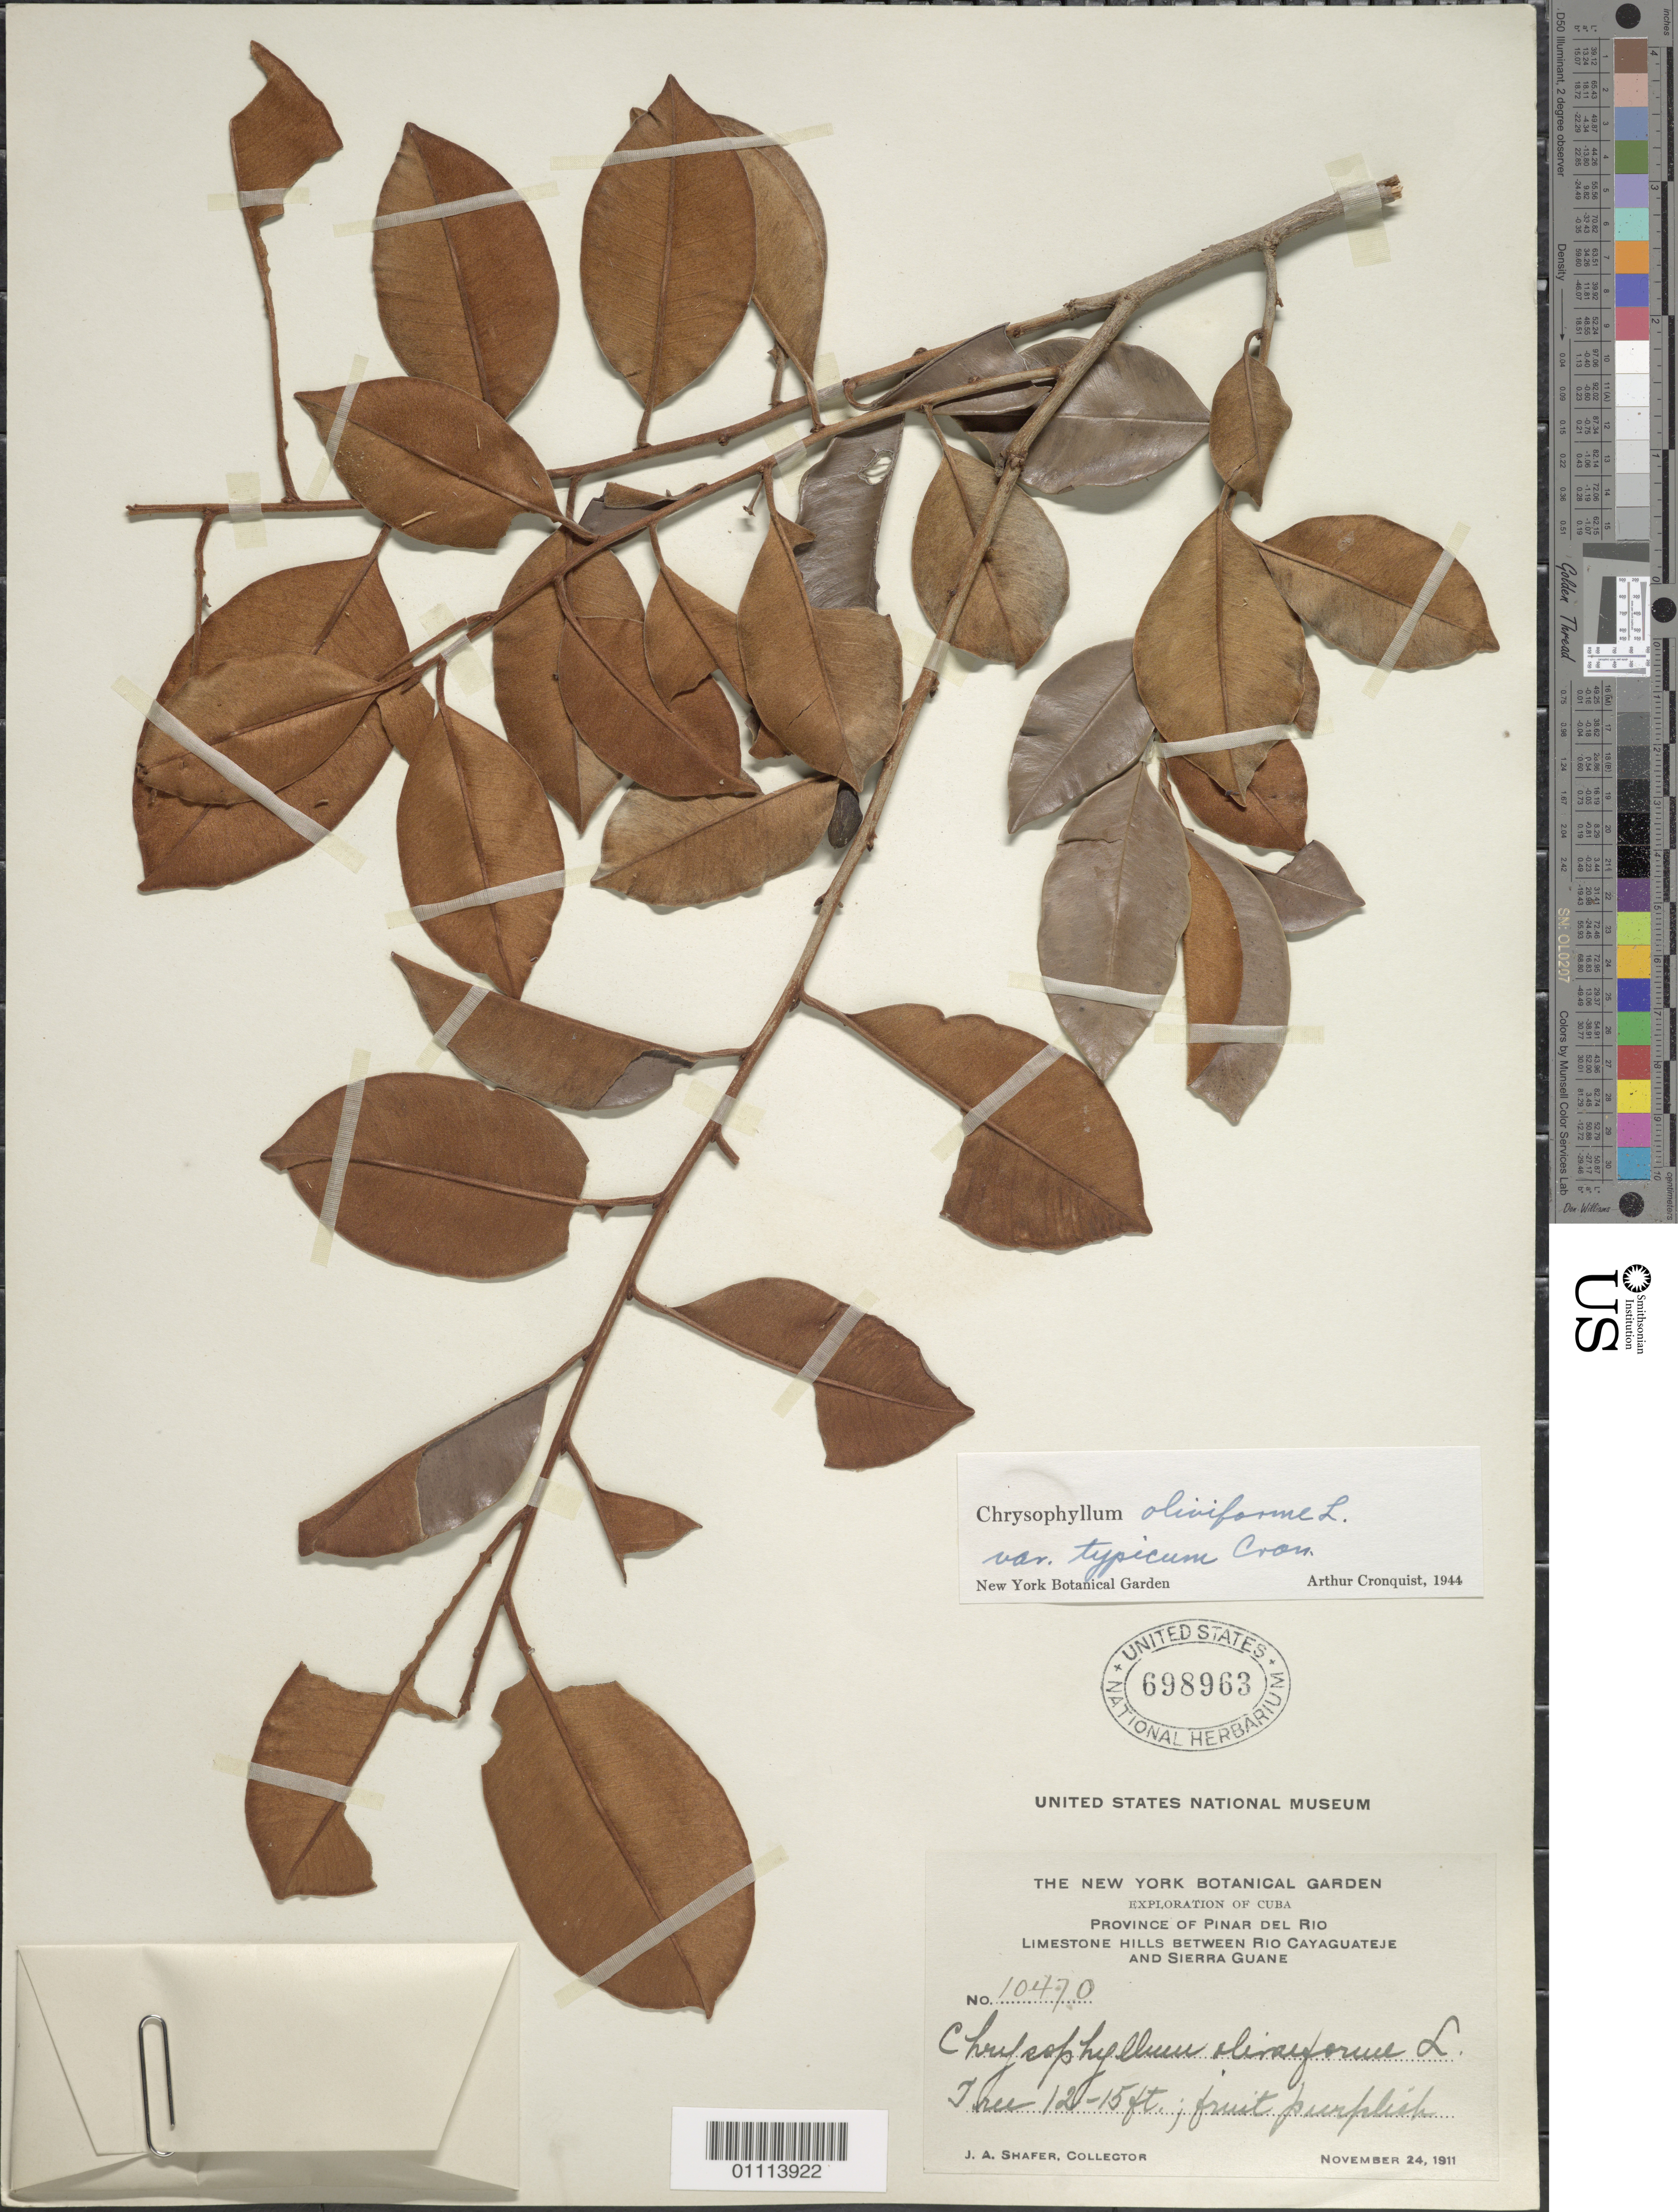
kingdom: Plantae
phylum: Tracheophyta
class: Magnoliopsida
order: Ericales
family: Sapotaceae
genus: Chrysophyllum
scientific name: Chrysophyllum oliviforme var. typicum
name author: Cronq.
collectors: J. A. Shafer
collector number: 10470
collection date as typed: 24 Nov 1911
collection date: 1911-11-24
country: Cuba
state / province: Pinar del Rio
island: Cuba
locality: Province of Pinar del Rio, limestone hills between Rio Cayaguateje and Sierra Guane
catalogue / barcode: US 698963